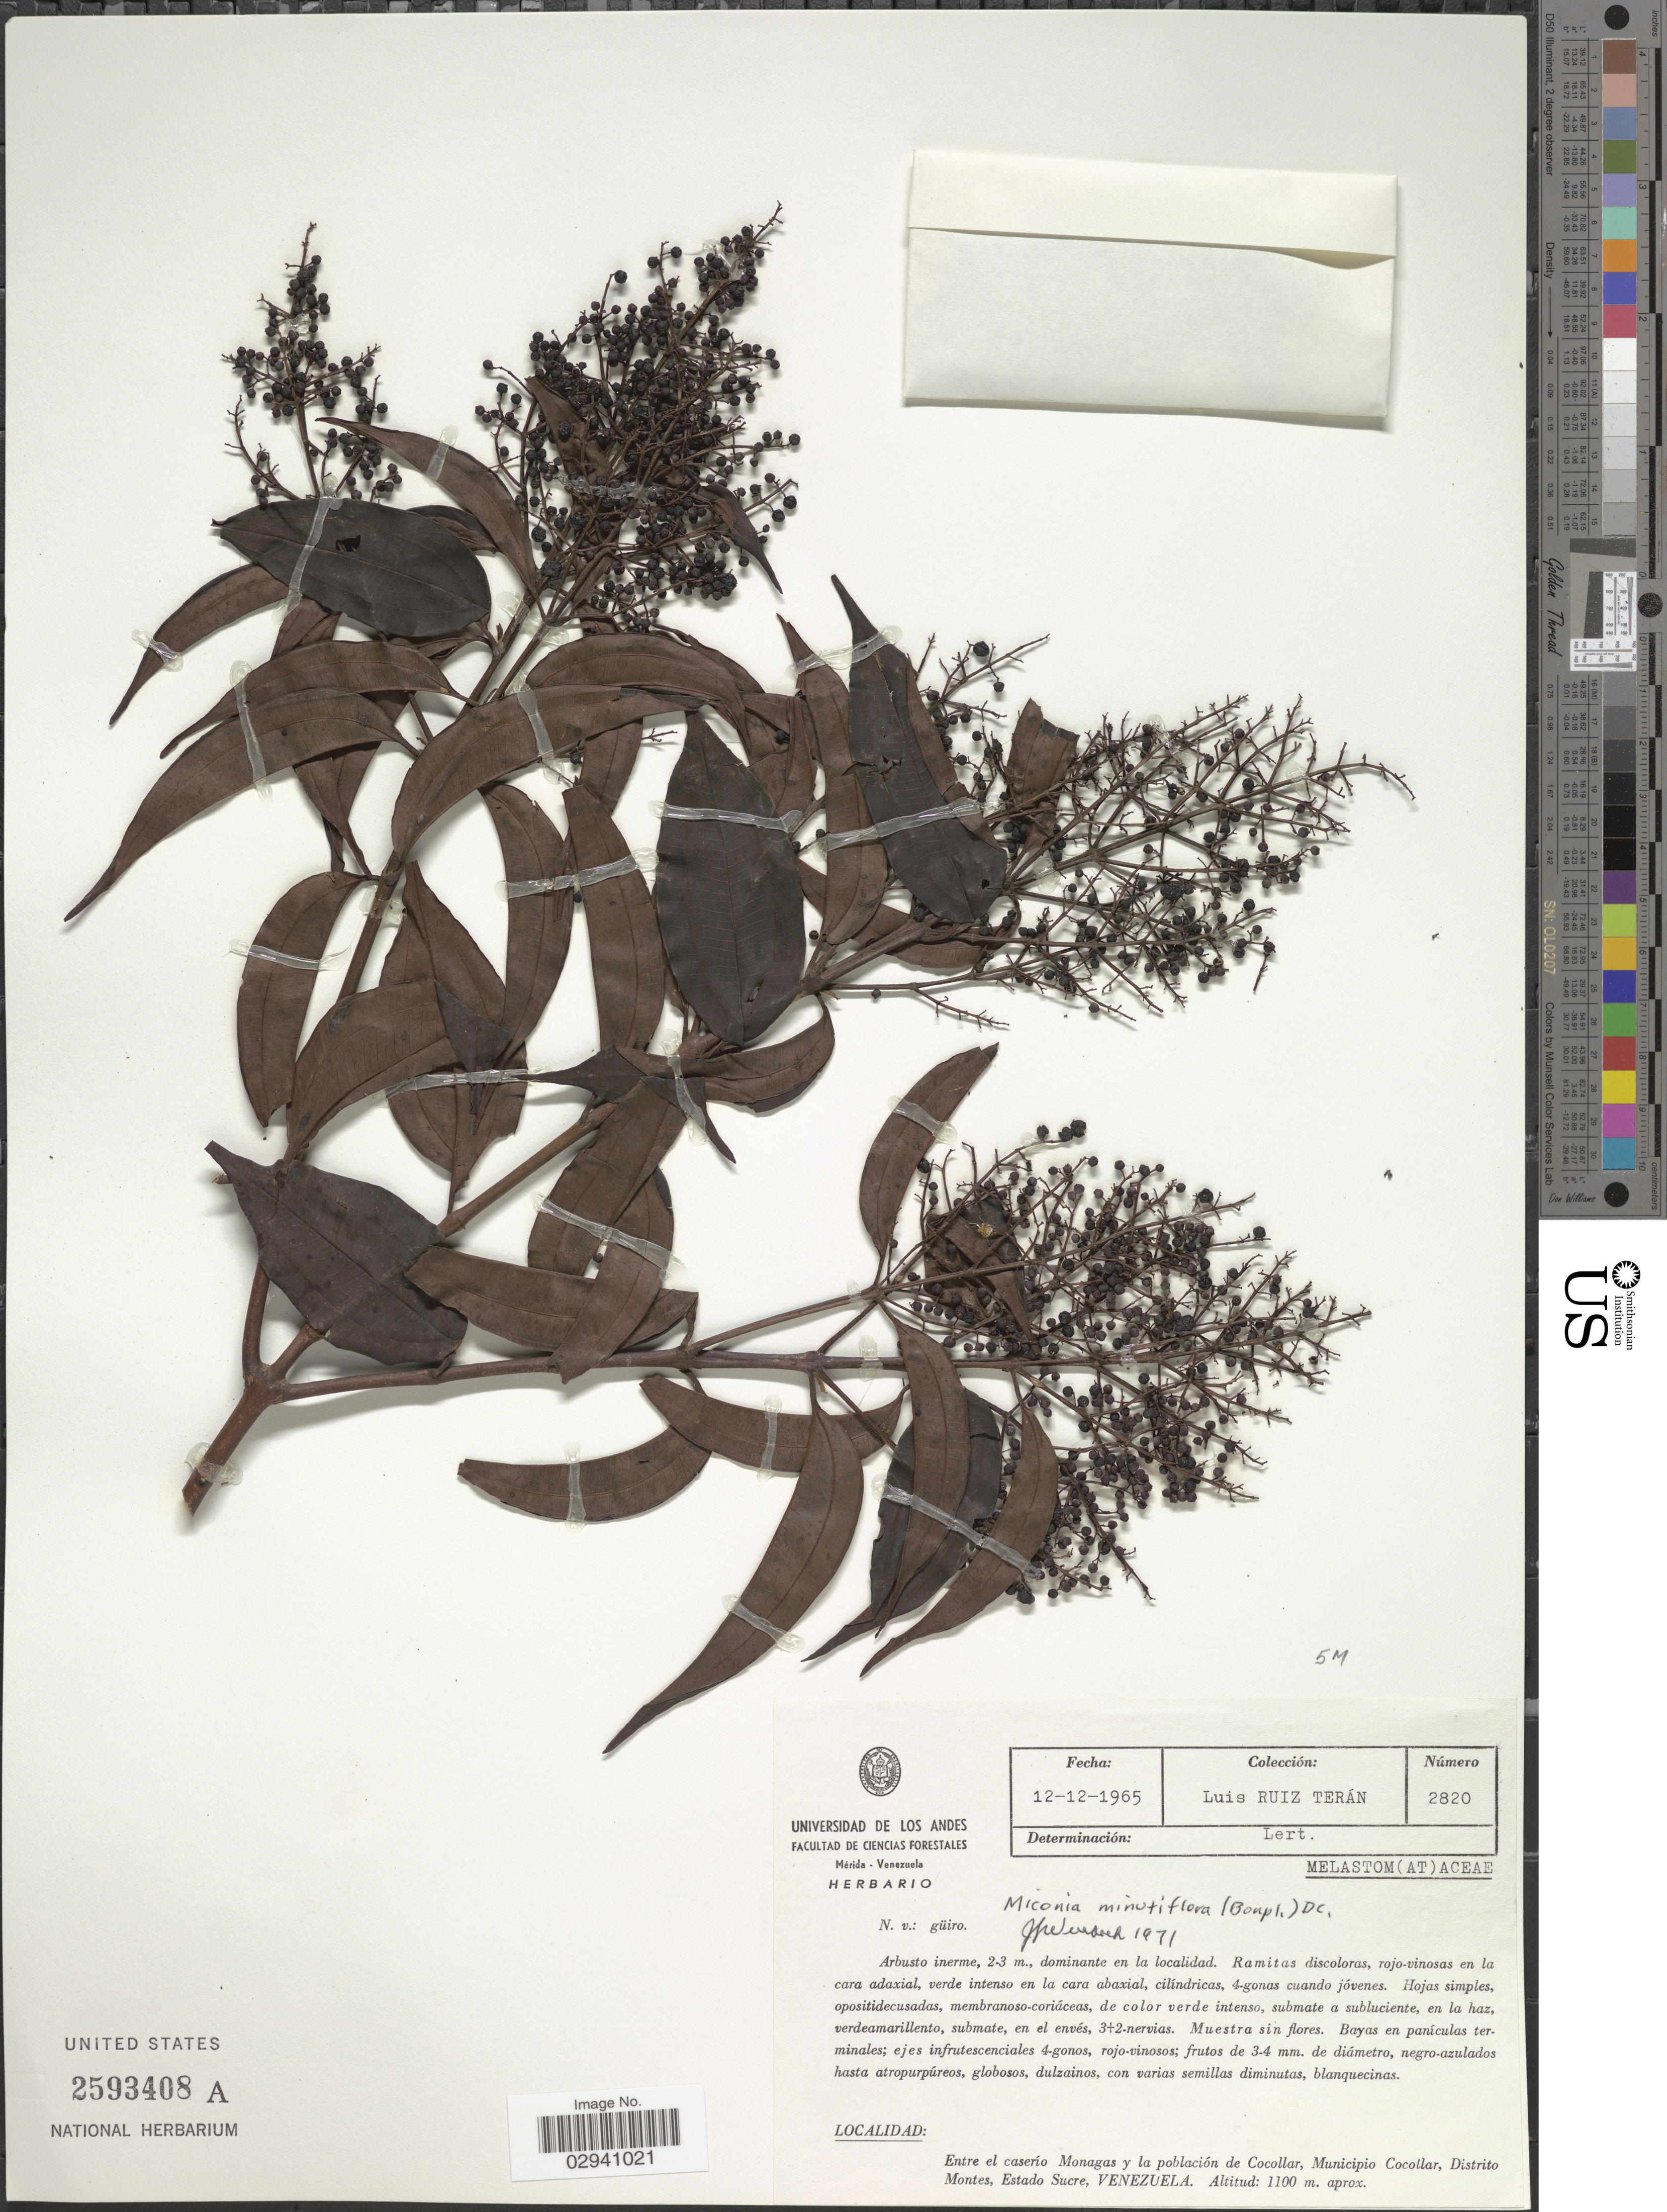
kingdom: Plantae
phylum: Tracheophyta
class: Magnoliopsida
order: Myrtales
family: Melastomataceae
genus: Miconia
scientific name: Miconia minutiflora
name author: (Bonpl.) DC.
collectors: L. Teran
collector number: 2820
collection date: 1965-12-12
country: Venezuela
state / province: Sucre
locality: Entre el caserío Monagas y la población de Cocollar, Municipio Cocollar, Distrito Montes, Estado Sucre.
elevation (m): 1100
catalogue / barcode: US 2593408A